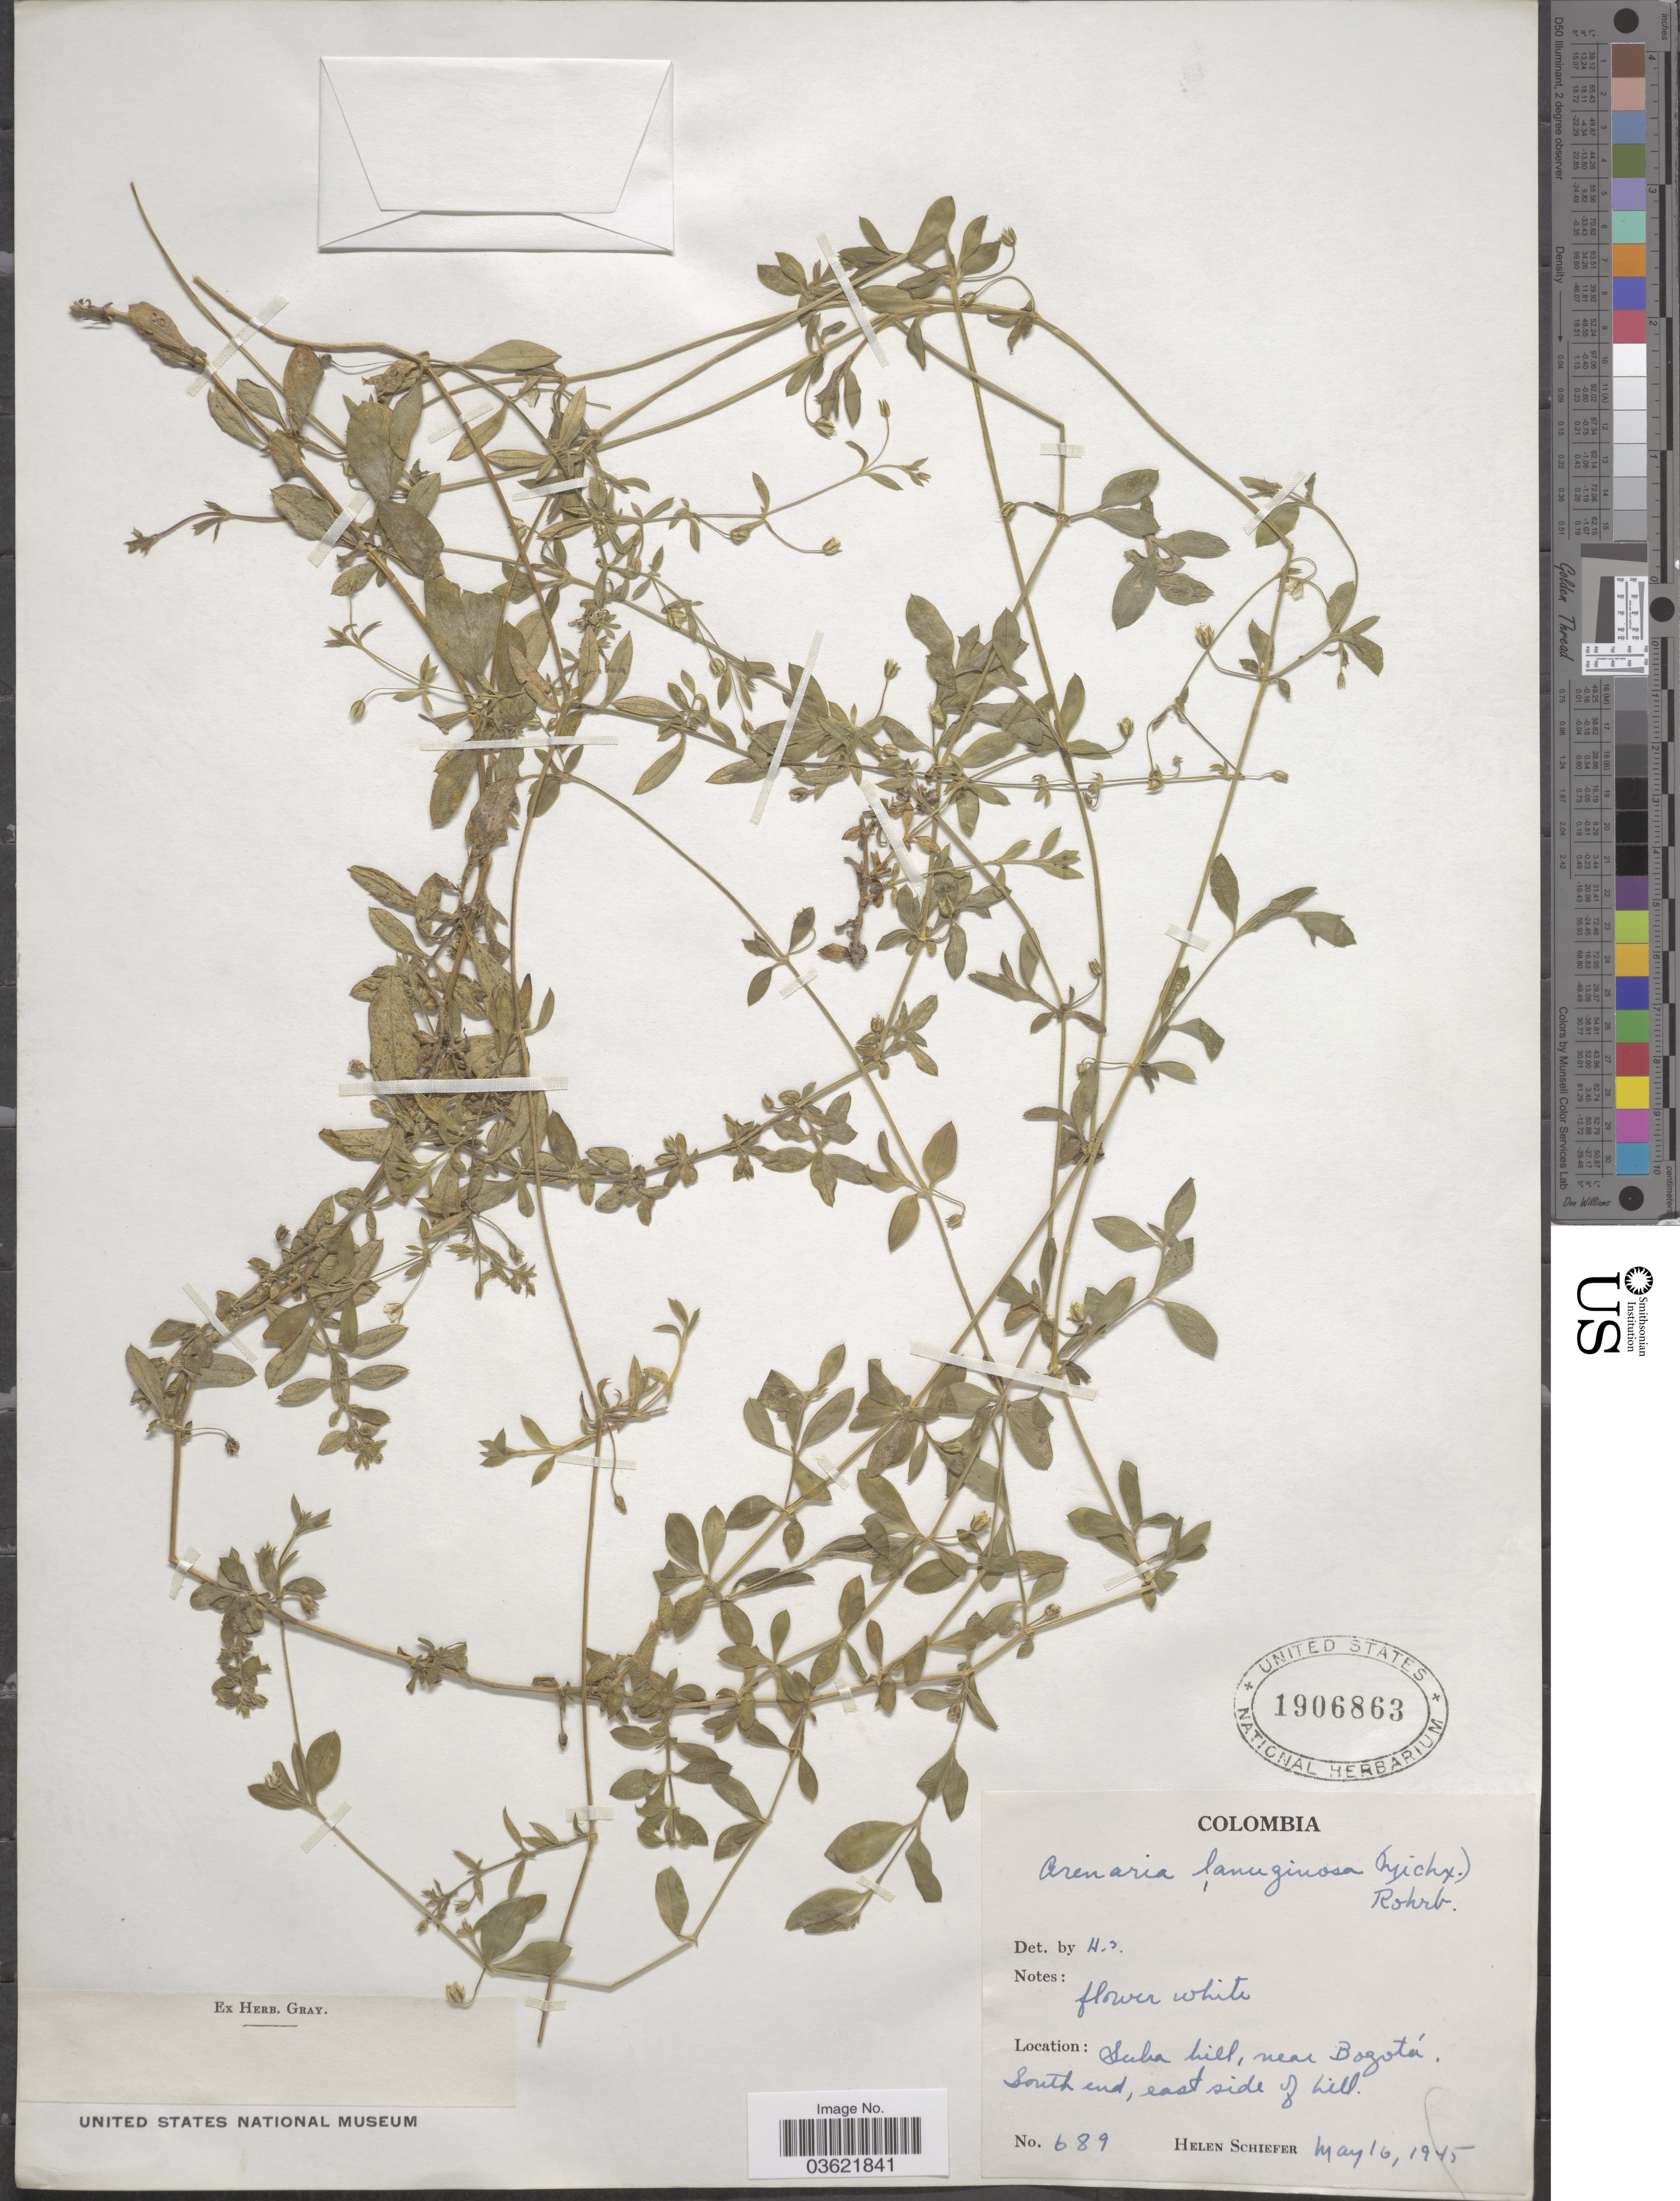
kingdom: Plantae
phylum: Tracheophyta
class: Magnoliopsida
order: Caryophyllales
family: Caryophyllaceae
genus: Arenaria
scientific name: Arenaria lanuginosa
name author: (Michx.) Rohrb.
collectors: H. Schiefer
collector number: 689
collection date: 1945-05-16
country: Colombia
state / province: Bogota D.C.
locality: Suba hill, near Bogotá, south end, east side of hill.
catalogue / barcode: US 1906863